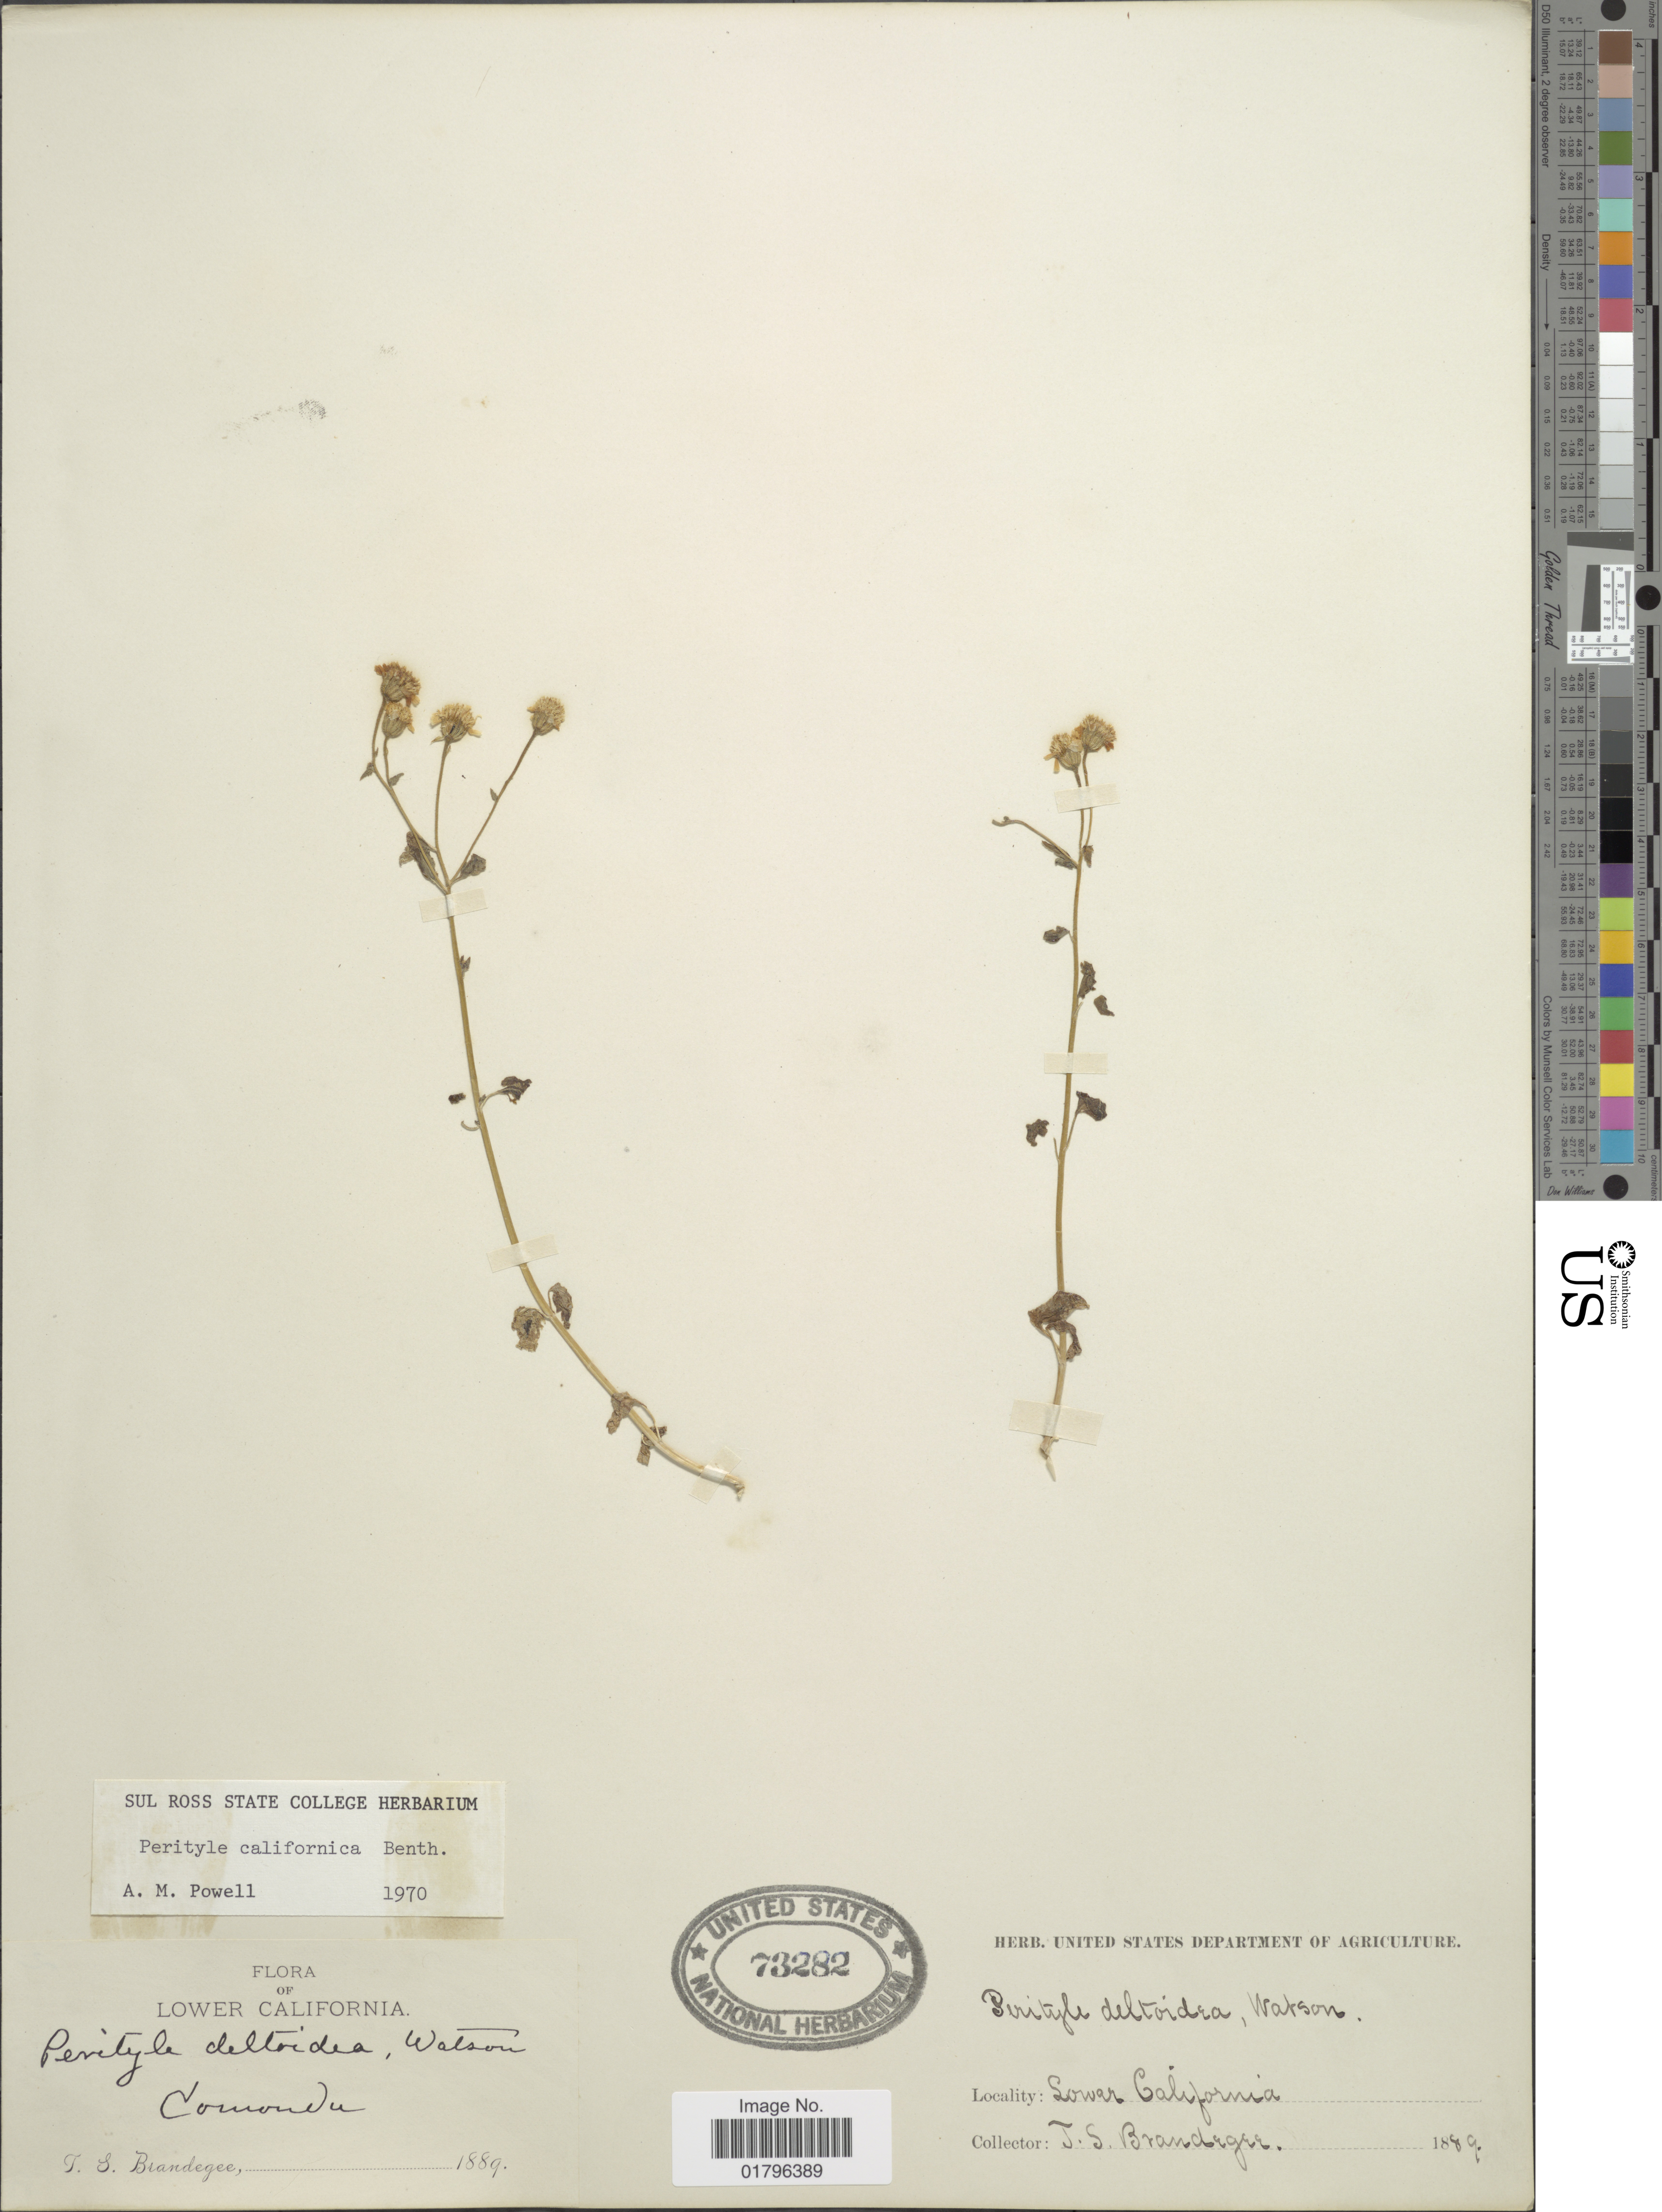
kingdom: Plantae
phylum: Tracheophyta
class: Magnoliopsida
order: Asterales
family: Asteraceae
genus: Perityle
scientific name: Perityle californica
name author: Benth.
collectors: T. S. Brandegee (herbarium)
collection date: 1889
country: Mexico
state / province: Baja California Sur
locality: Lower California, Comondu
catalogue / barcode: US 73282